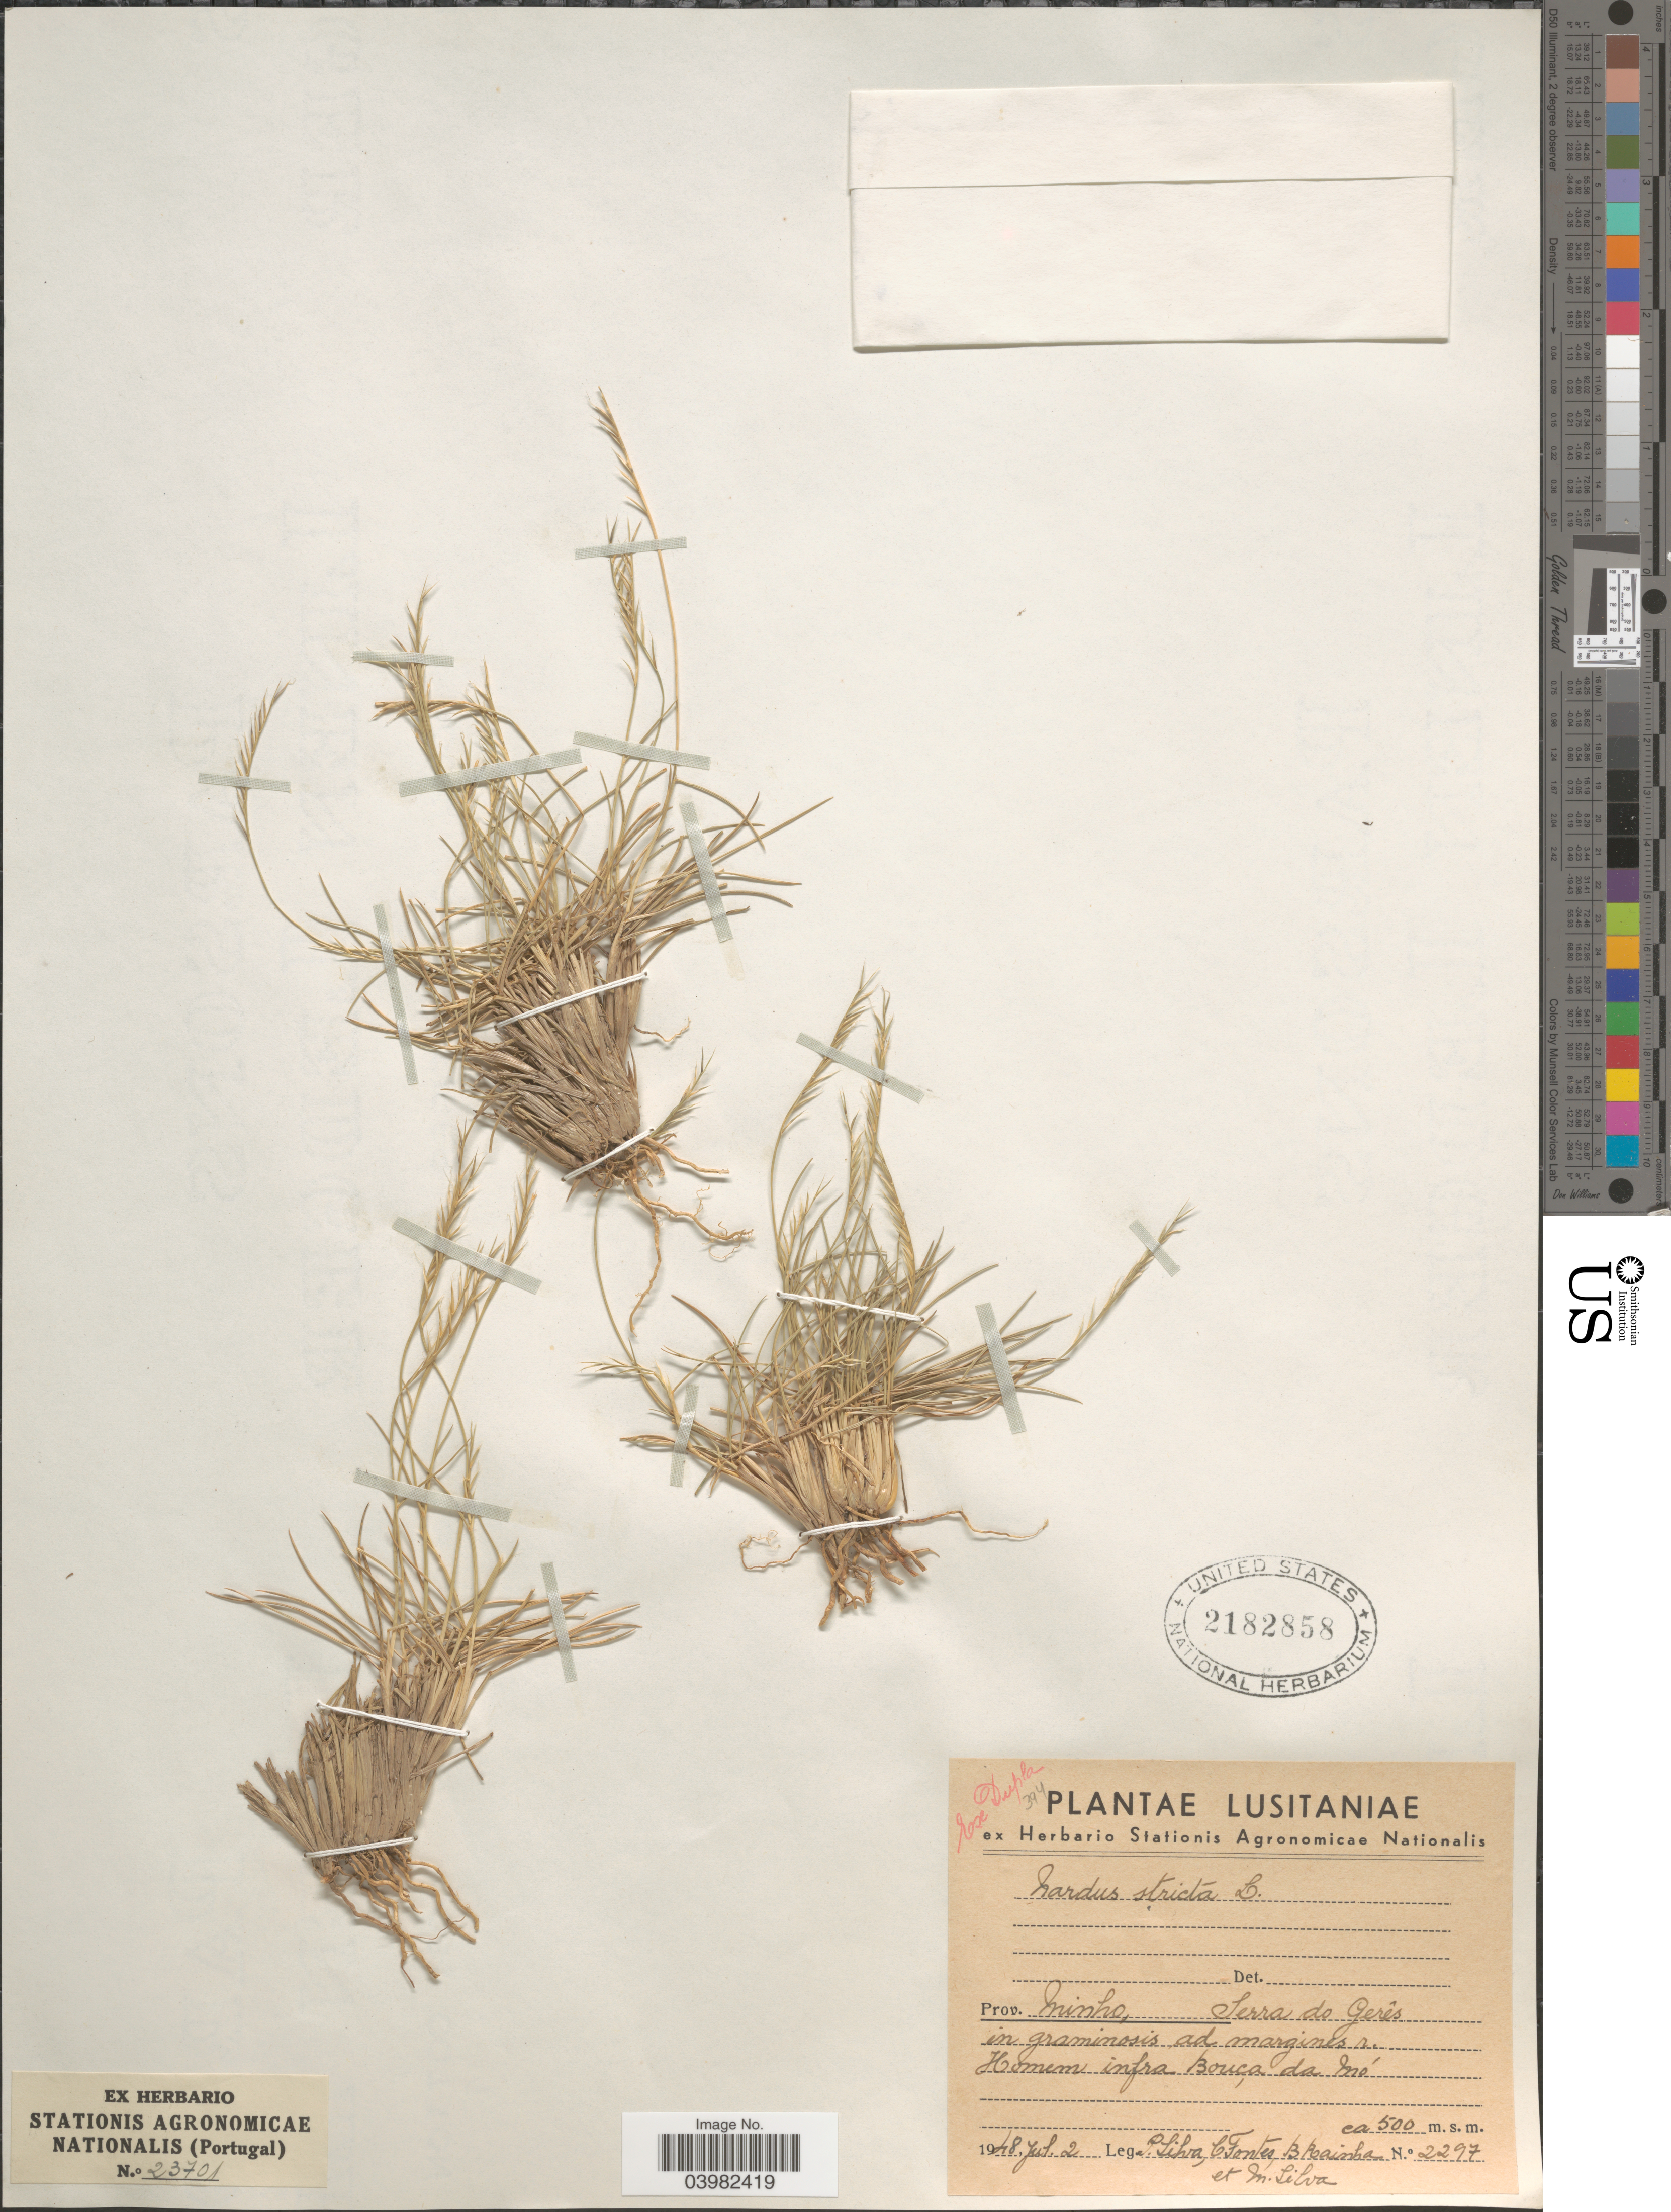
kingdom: Plantae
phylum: Tracheophyta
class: Liliopsida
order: Poales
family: Poaceae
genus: Nardus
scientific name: Nardus stricta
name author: L.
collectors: P. Silva, C. Fontes, B. Rainha & M. Silva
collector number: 2297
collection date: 1948-07-02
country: Portugal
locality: Lusitaniae. Prov. Minho, Serra do Gerês in graminosis ad margines r. Homem infra Boiça da Mó.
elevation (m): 500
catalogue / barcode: US 2182858